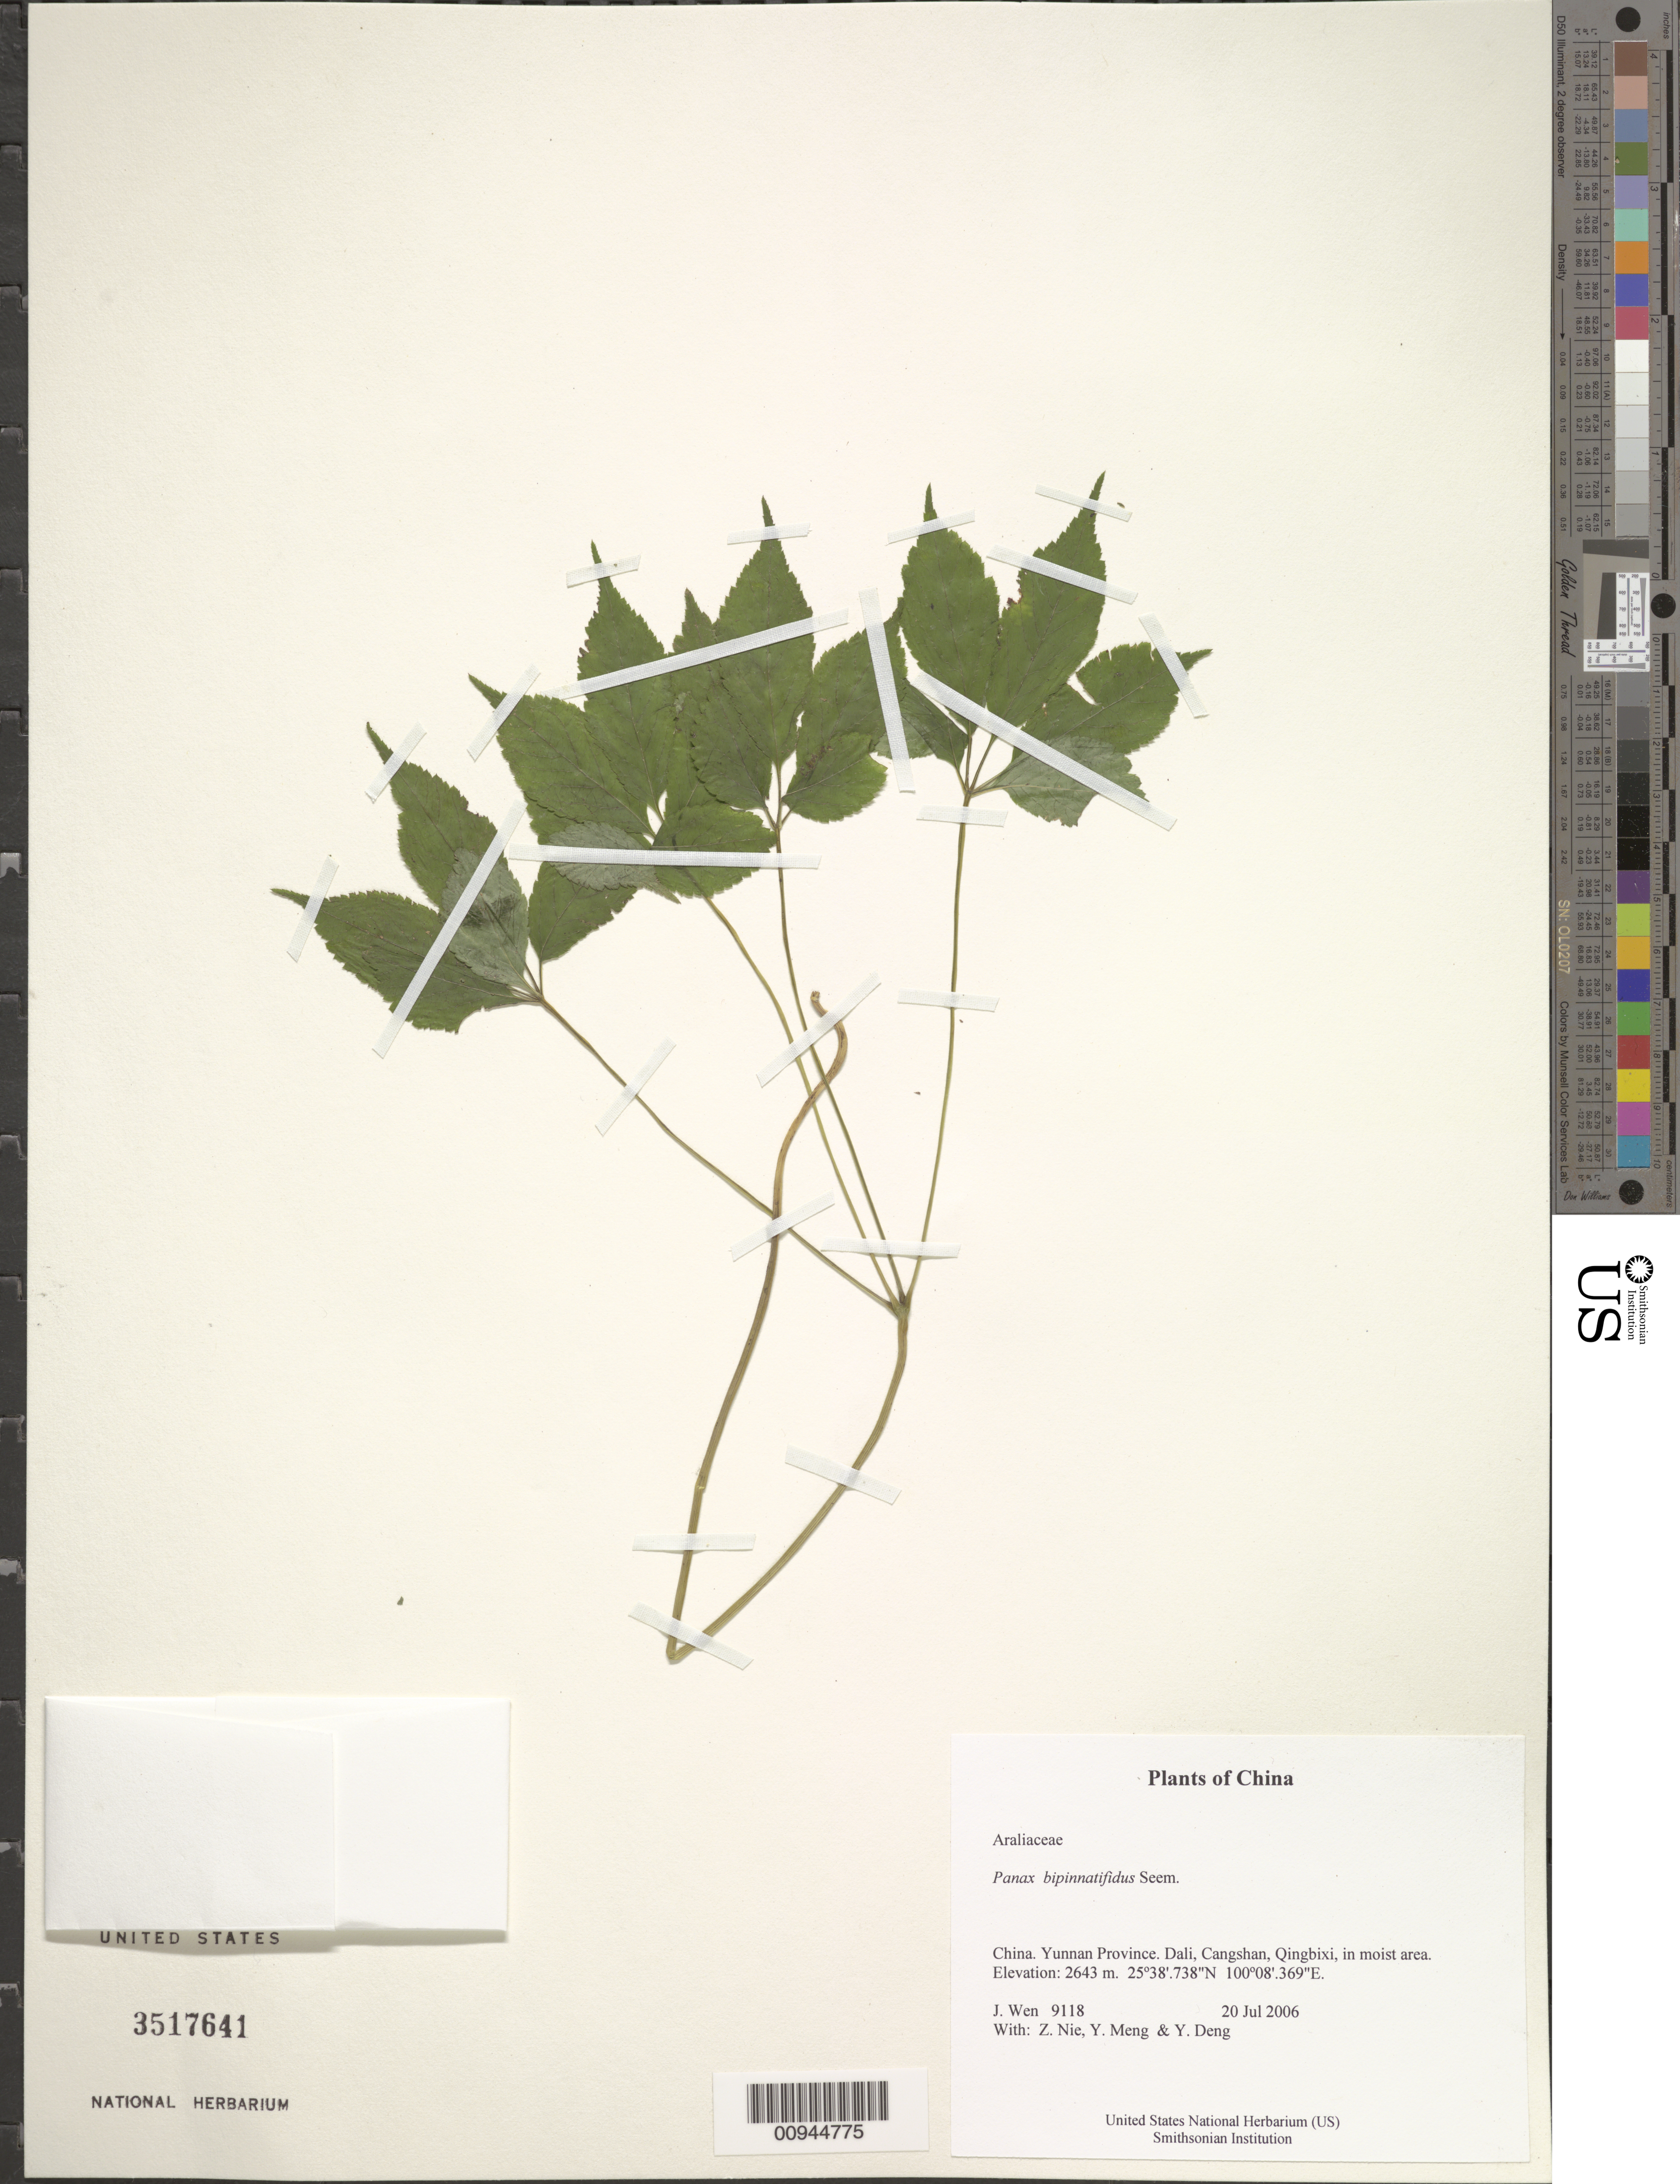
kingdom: Plantae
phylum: Tracheophyta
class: Magnoliopsida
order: Apiales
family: Araliaceae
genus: Panax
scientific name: Panax bipinnatifidus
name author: Seem.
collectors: J. Wen, Z. Nie, Y. Meng & Y. Deng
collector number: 9118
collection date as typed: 20 Jul 2006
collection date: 2006-07-20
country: China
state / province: Yunnan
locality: Yunnan Province. Dali, Cangshan, Qingbixi, in moist area.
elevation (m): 2643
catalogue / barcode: US 3517641